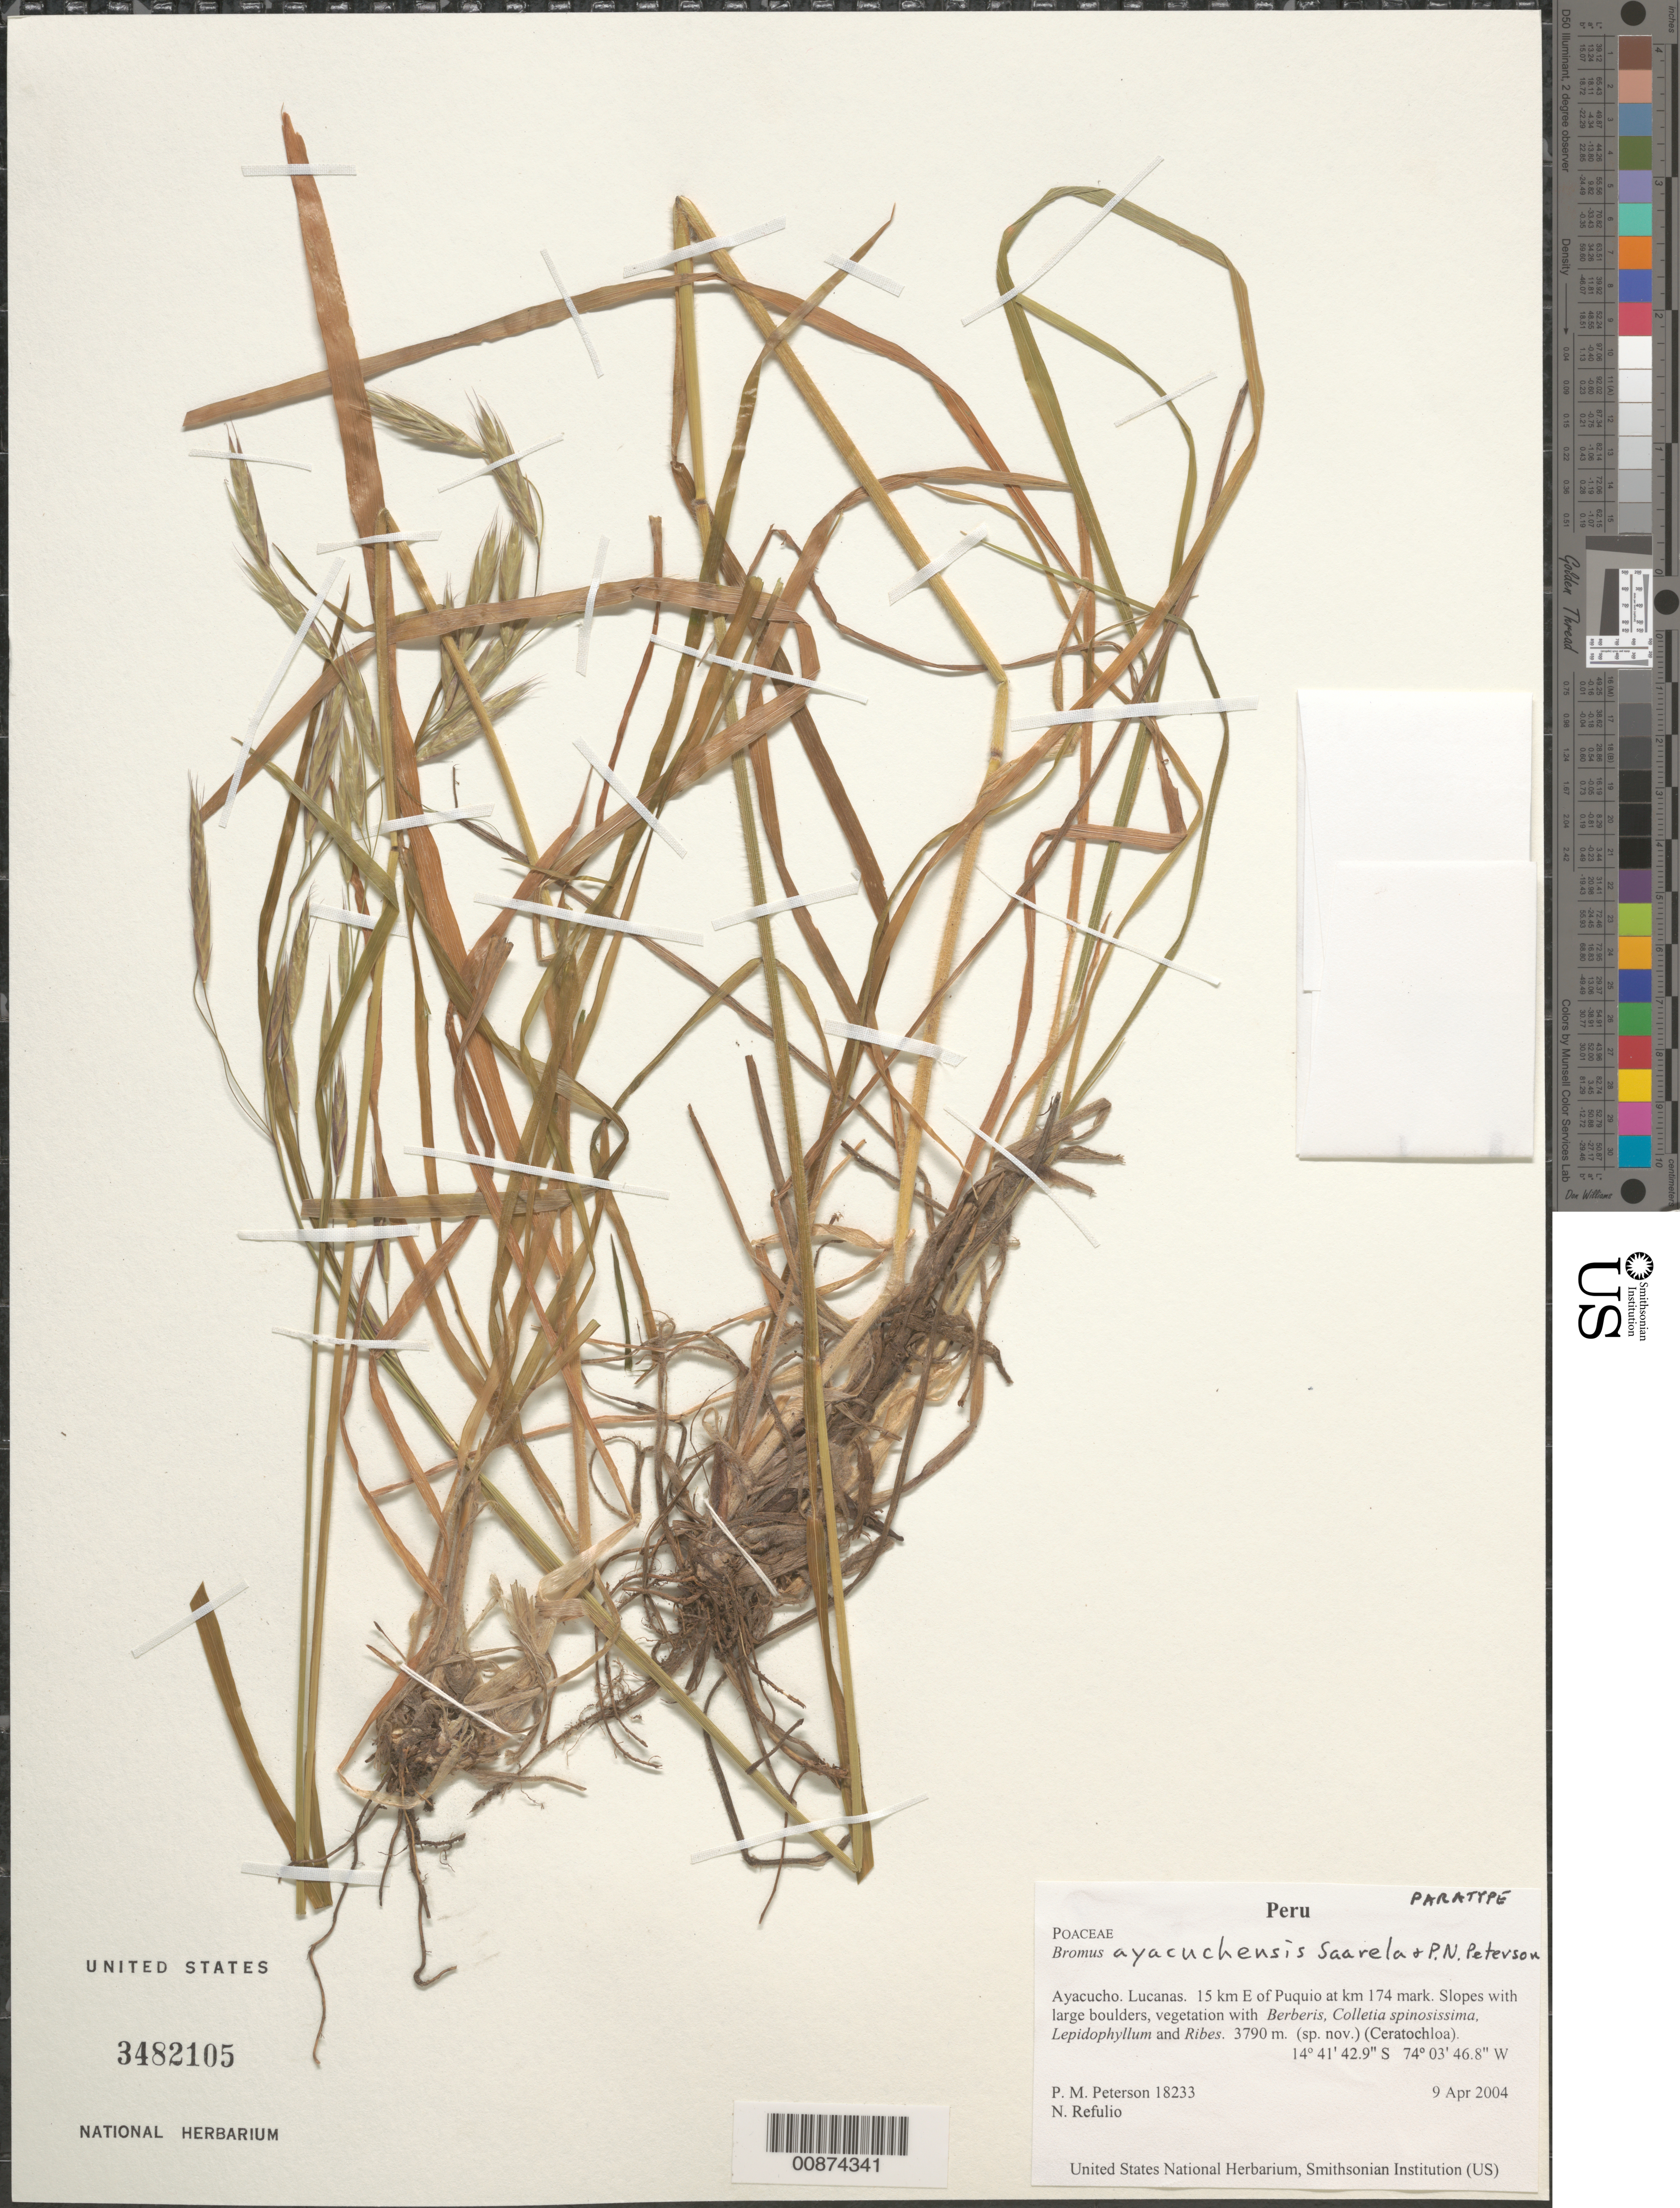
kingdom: Plantae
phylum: Tracheophyta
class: Liliopsida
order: Poales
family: Poaceae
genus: Bromus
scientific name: Bromus ayacuchensis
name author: Saarela & P.M. Peterson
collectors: P. M. Peterson & N. Refulio-Rodríguez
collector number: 18233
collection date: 2004-04-09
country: Peru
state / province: Ayacucho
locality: Lucanas. 15 km E of Puquio at km 174 mark.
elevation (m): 3790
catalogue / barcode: US 3482105